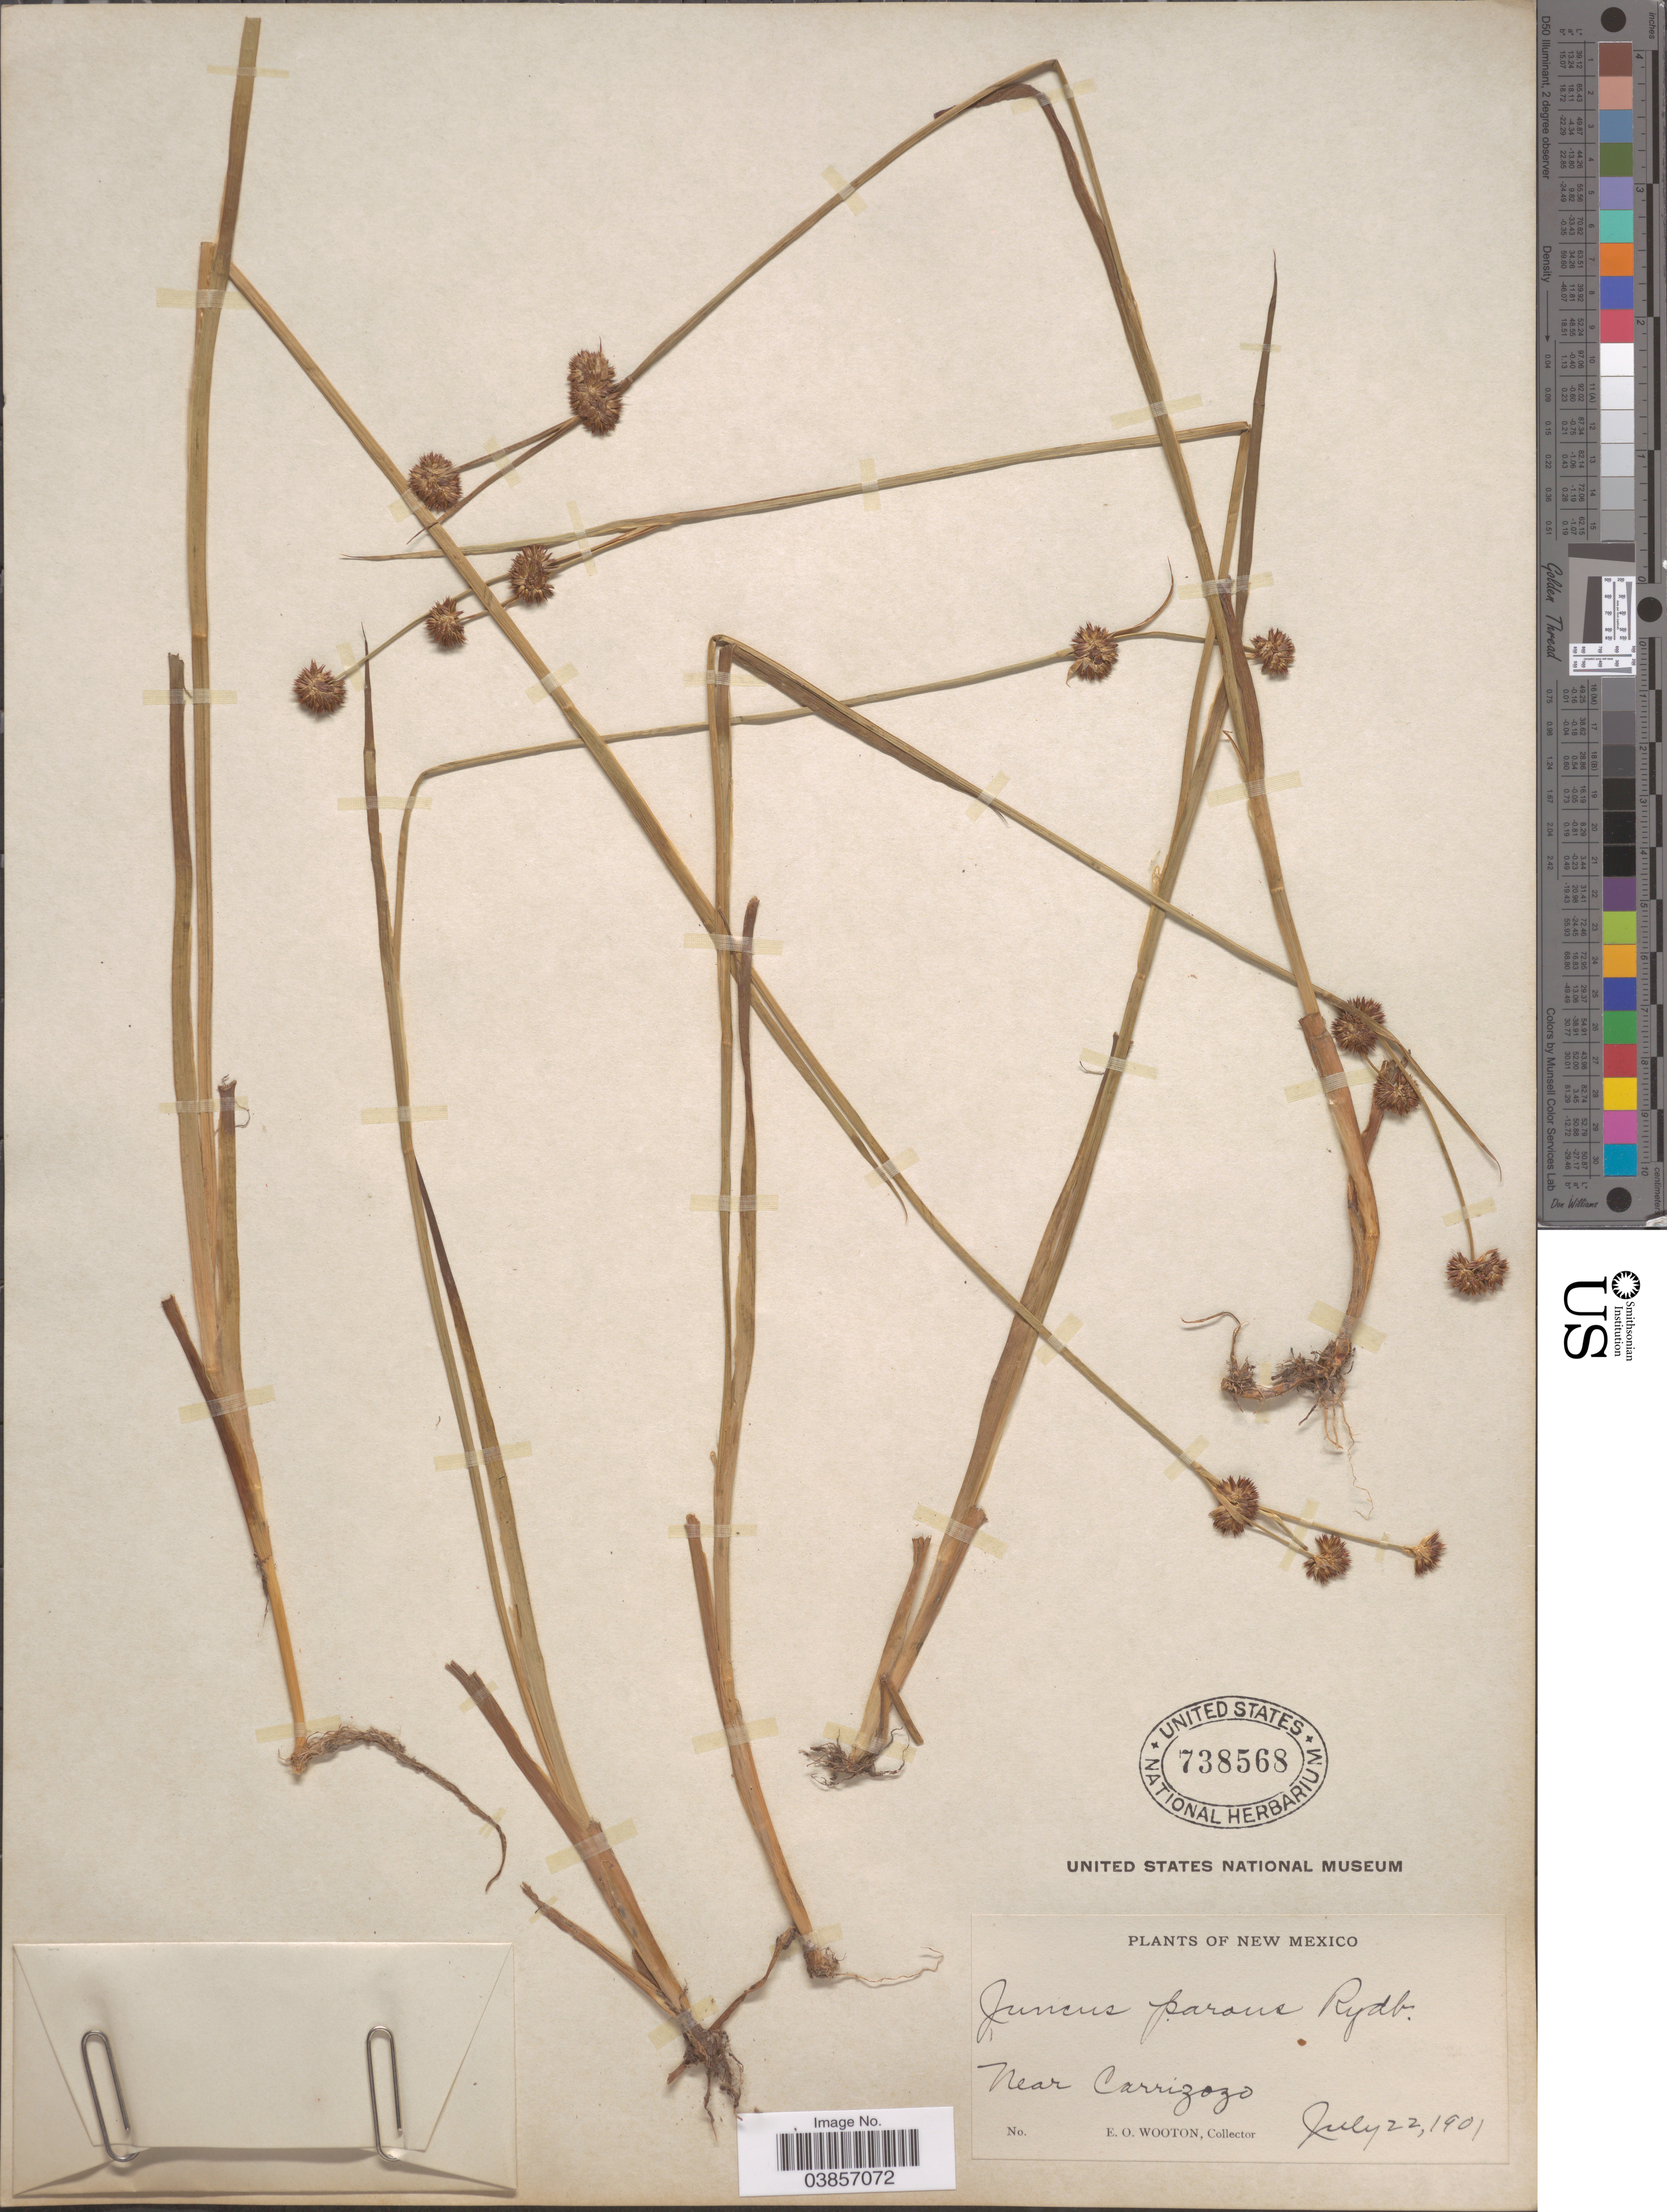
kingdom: Plantae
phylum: Tracheophyta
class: Liliopsida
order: Poales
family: Juncaceae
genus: Juncus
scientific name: Juncus saximontanus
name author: A. Nelson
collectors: E. O. Wooton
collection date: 1901-07-22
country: United States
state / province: New Mexico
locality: Near Carrizozo.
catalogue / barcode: US 738568